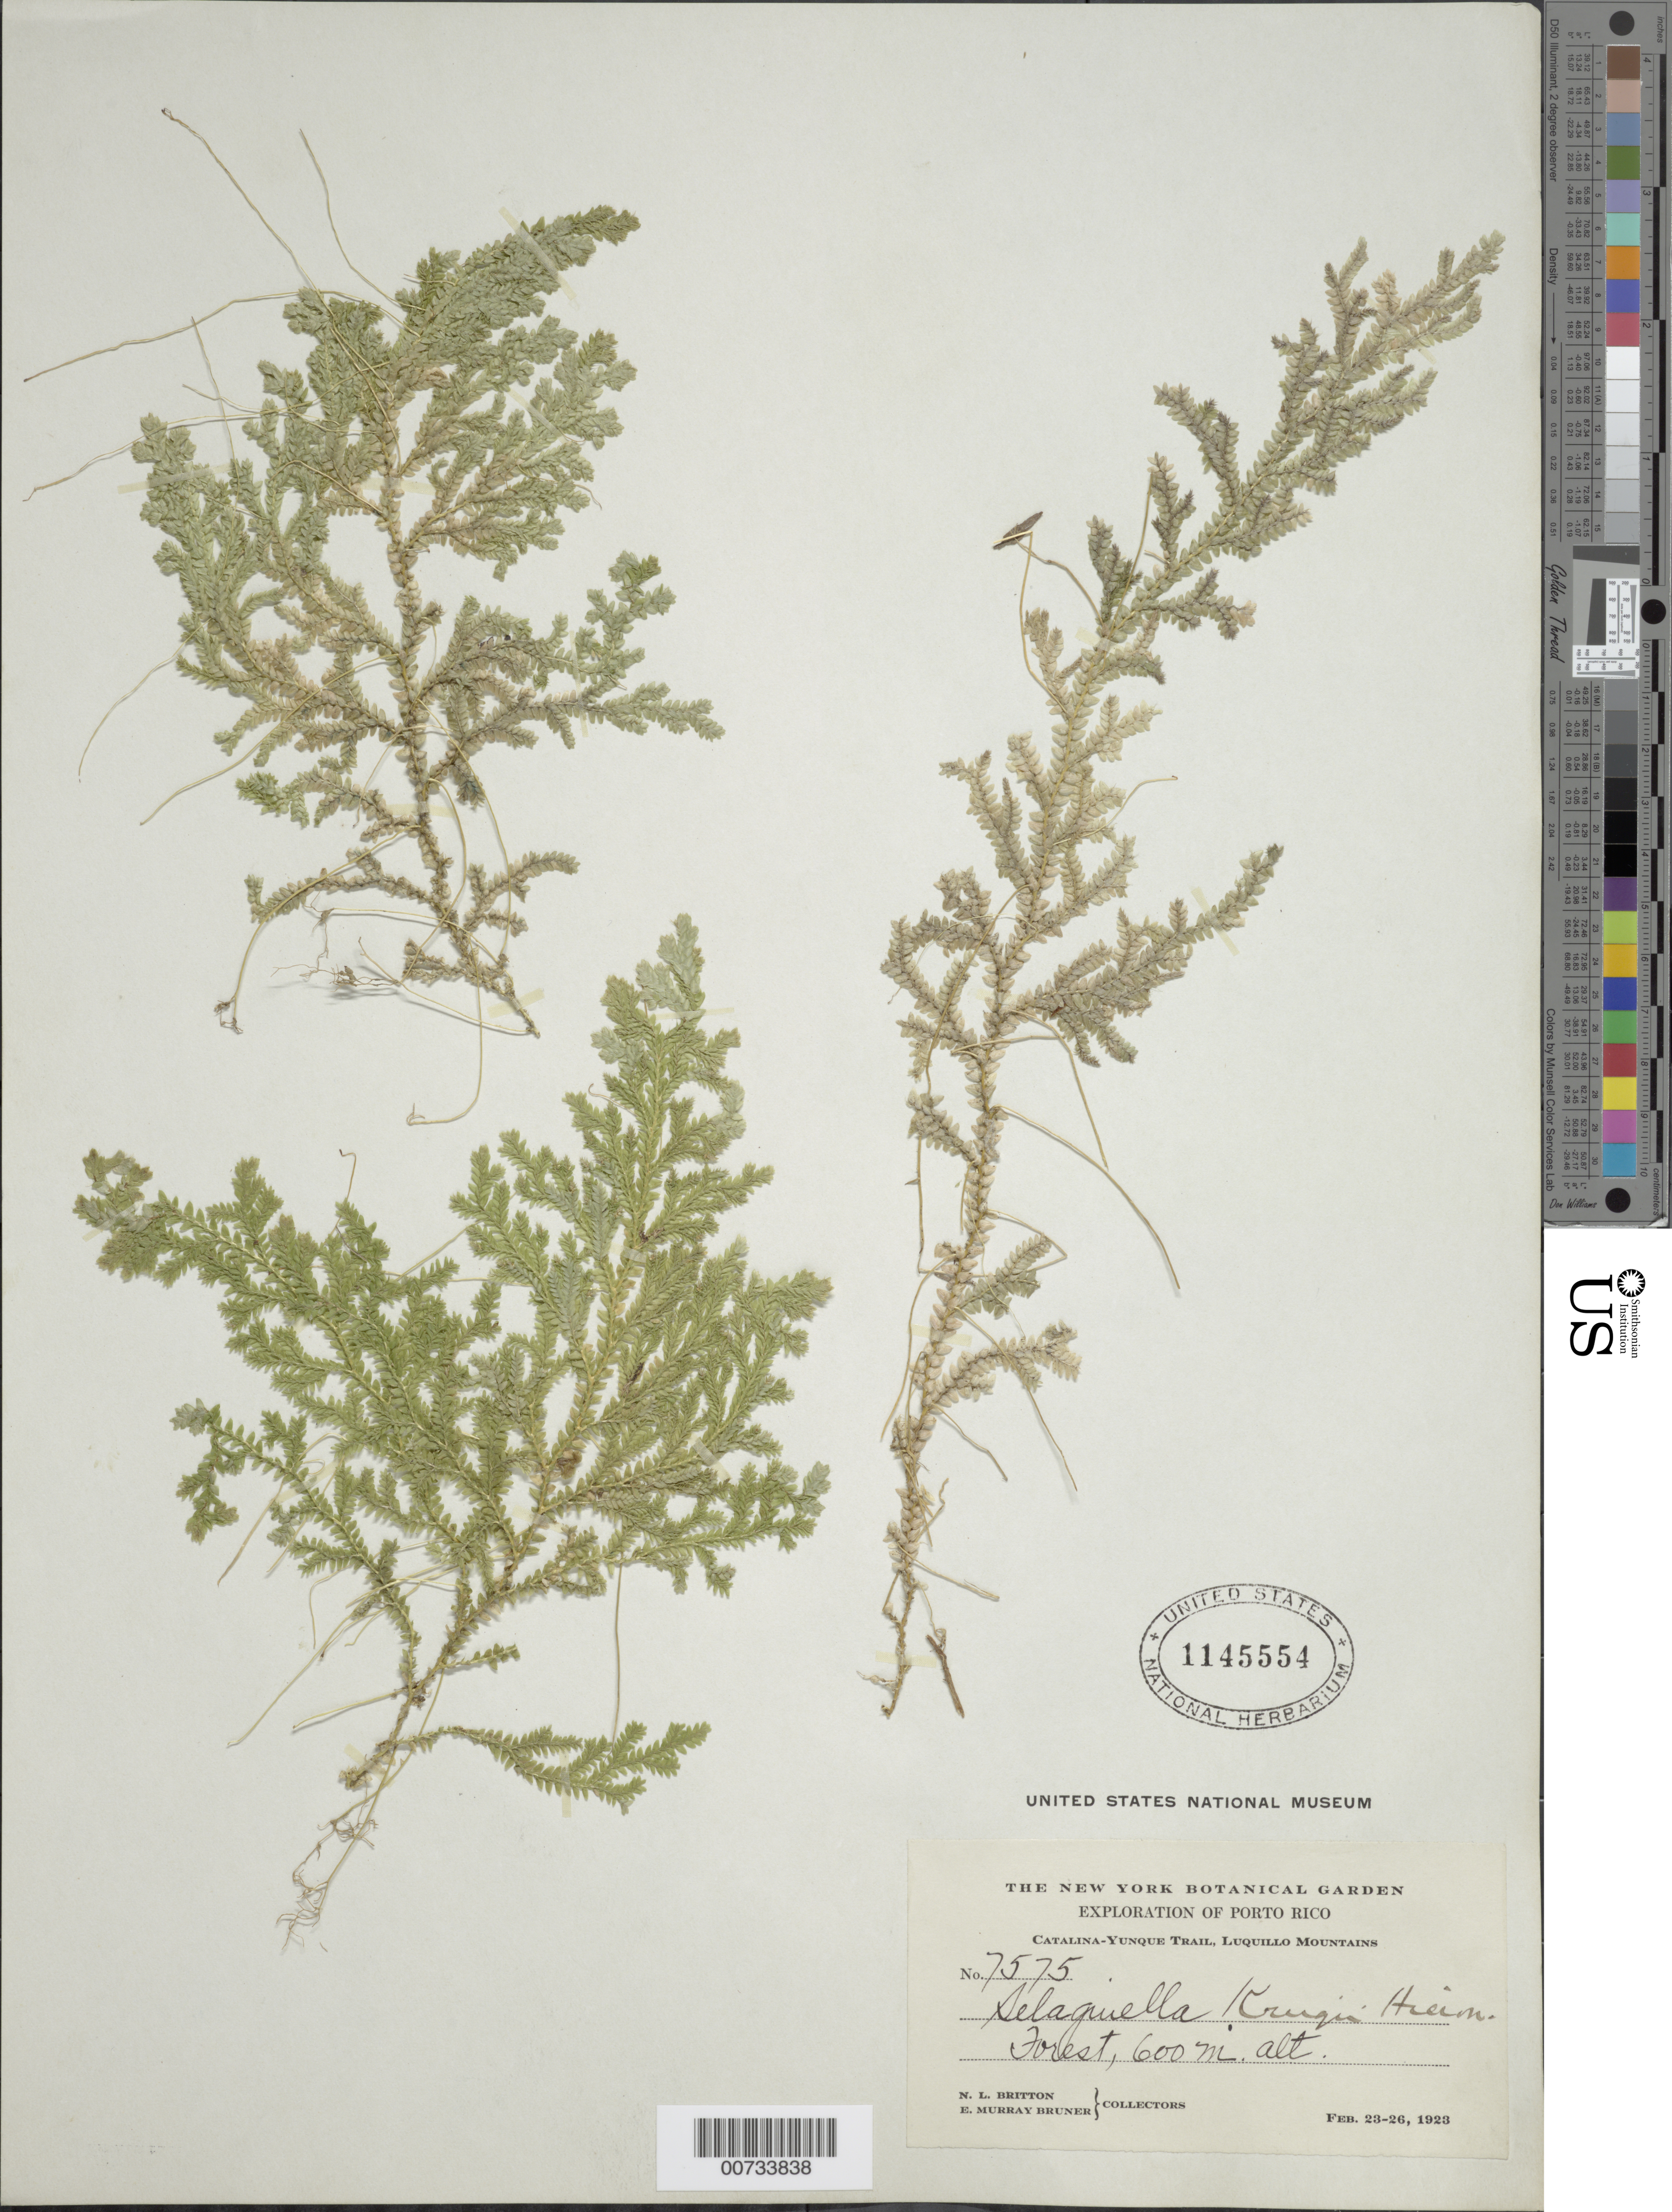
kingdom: Plantae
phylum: Tracheophyta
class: Lycopodiopsida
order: Selaginellales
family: Selaginellaceae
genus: Selaginella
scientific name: Selaginella krugii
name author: Hieron.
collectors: N. Britton & E. Murray Bruner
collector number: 7575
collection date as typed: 23 Feb 1923 to 26 Feb 1923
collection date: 1923-02-23/1923-02-26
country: Puerto Rico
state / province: Luquillo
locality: Catalina-Yunque Trail, Luquillo Mts.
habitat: Forest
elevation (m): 600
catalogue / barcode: US 1145554